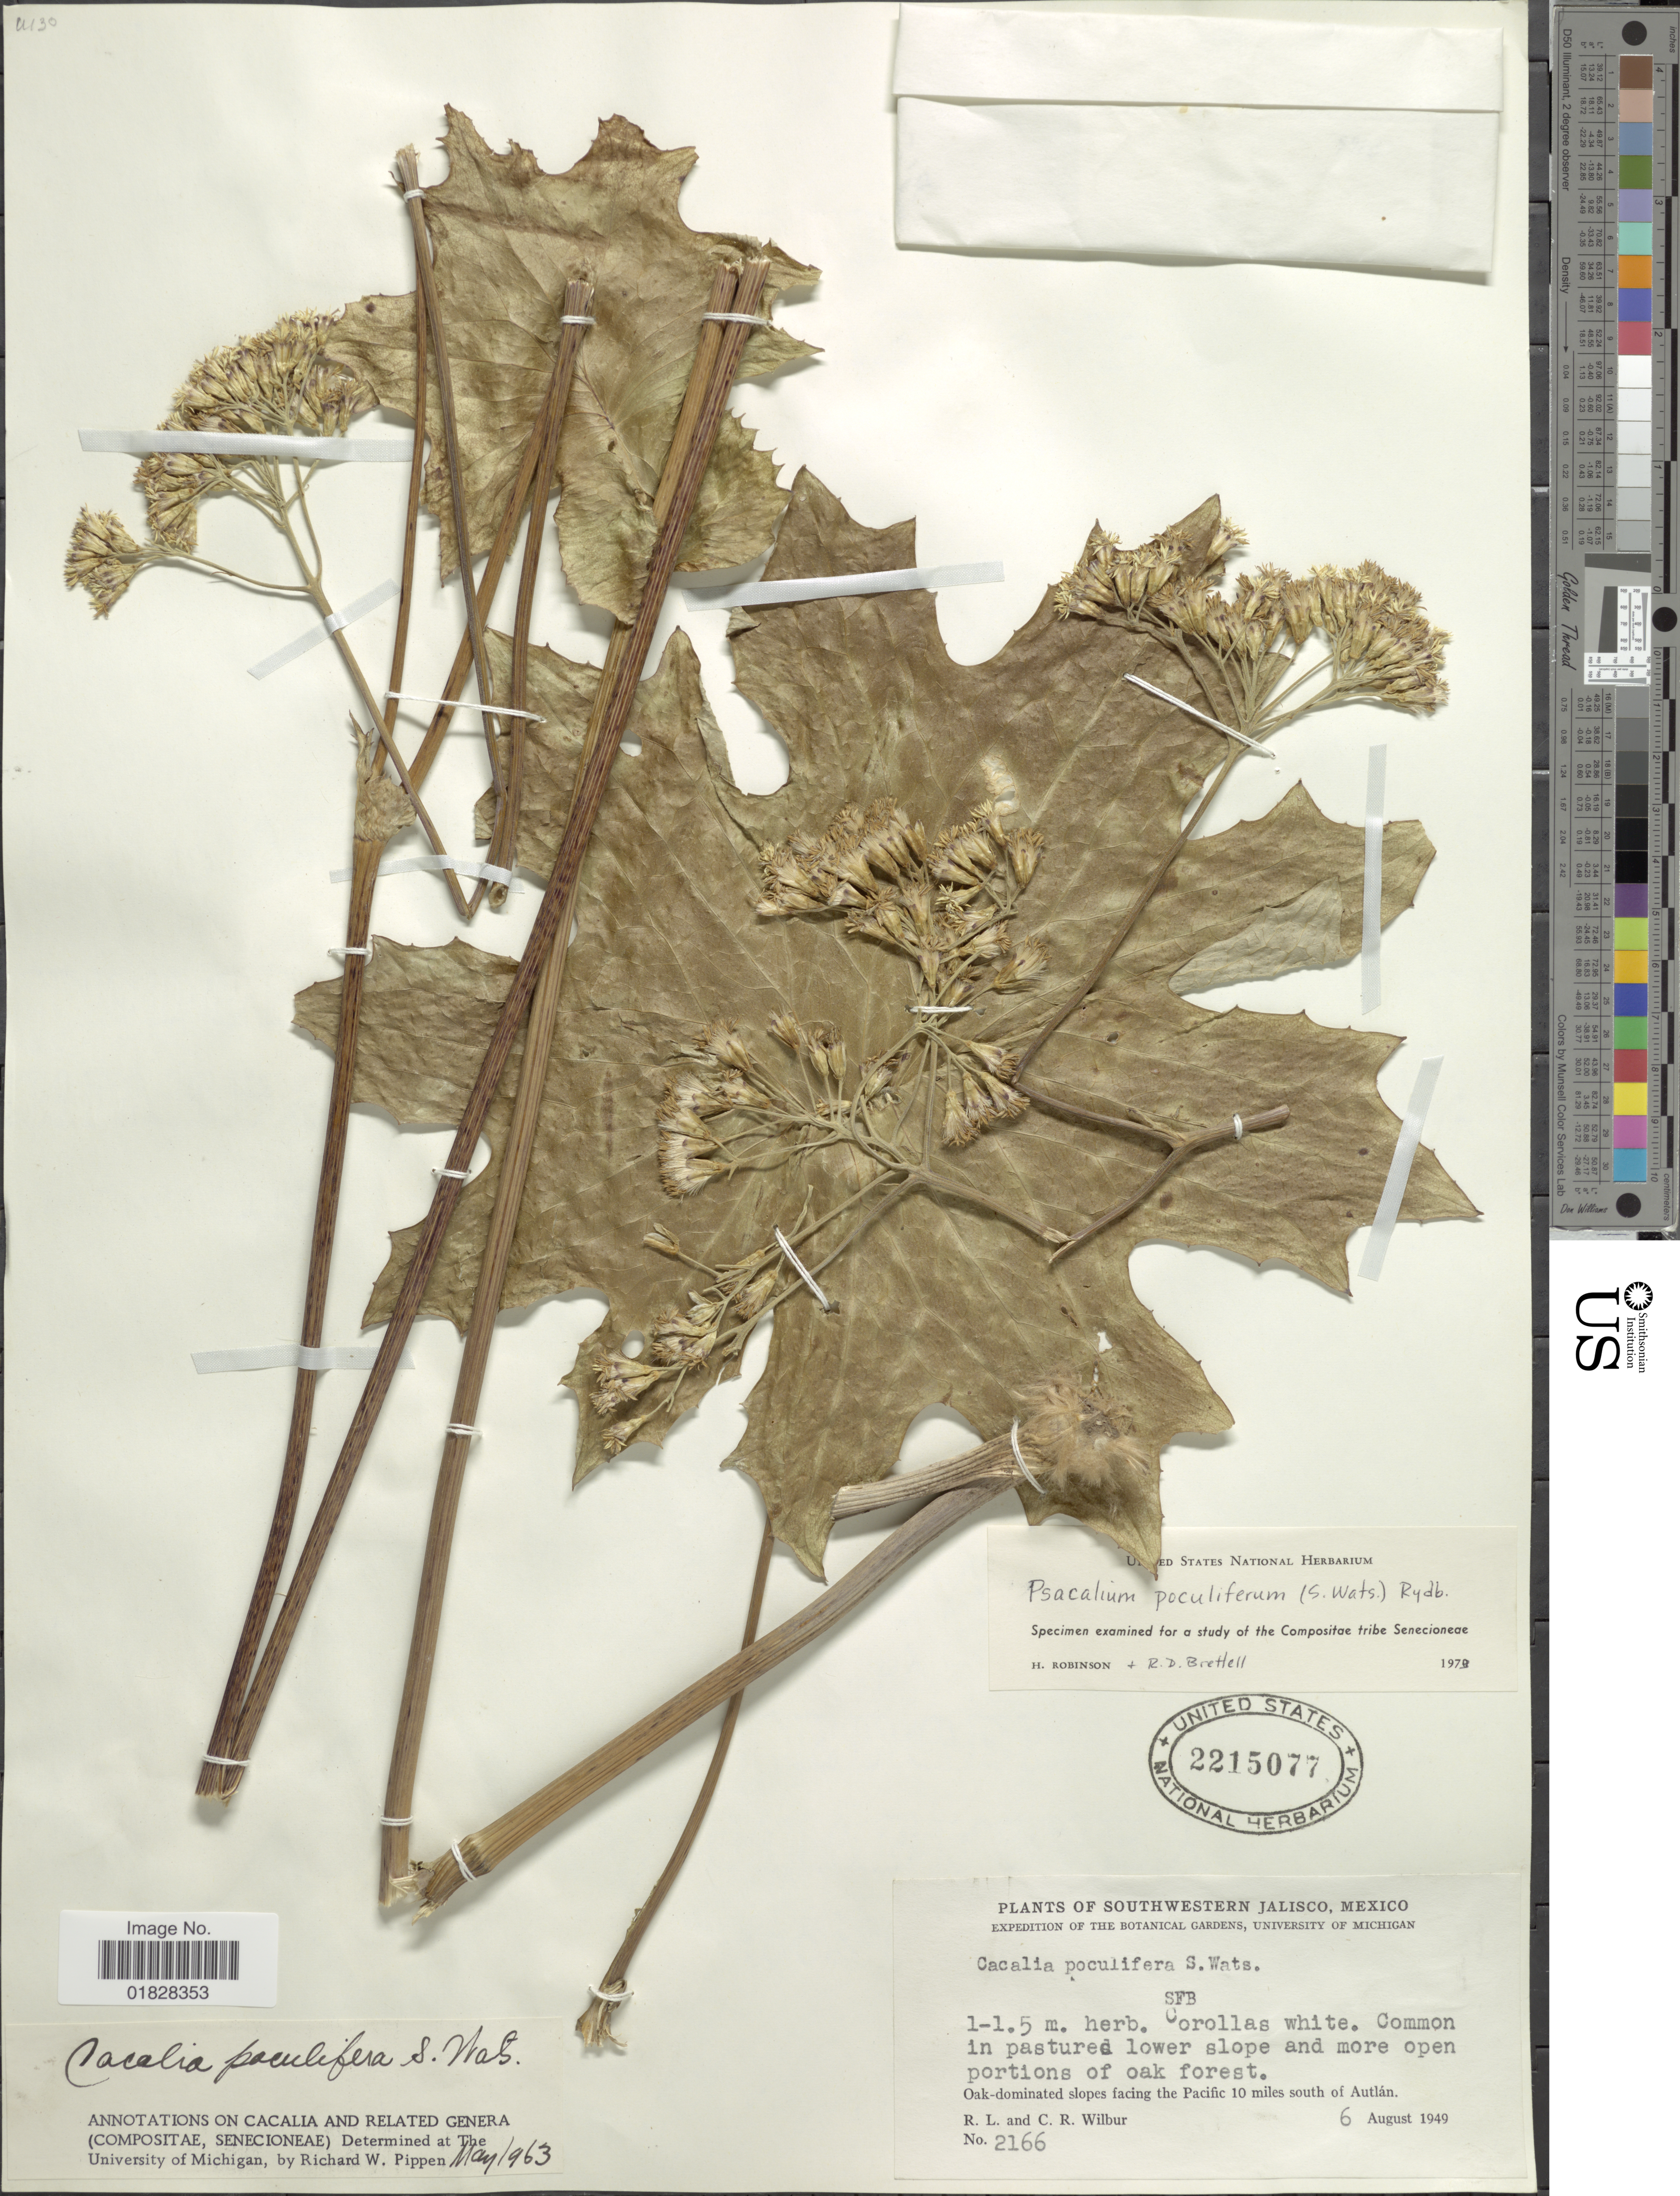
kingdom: Plantae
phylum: Tracheophyta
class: Magnoliopsida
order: Asterales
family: Asteraceae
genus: Psacalium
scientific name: Psacalium poculiferum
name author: (S. Watson) Rydb.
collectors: R. L. Wilbur & C. Wilbur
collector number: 2166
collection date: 1949-08-06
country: Mexico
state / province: Jalisco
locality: Southwestern Jalisco, Mexico. Oak-dominated slopes facing the Pacific 10 miles south of Autlán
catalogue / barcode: US 2215077